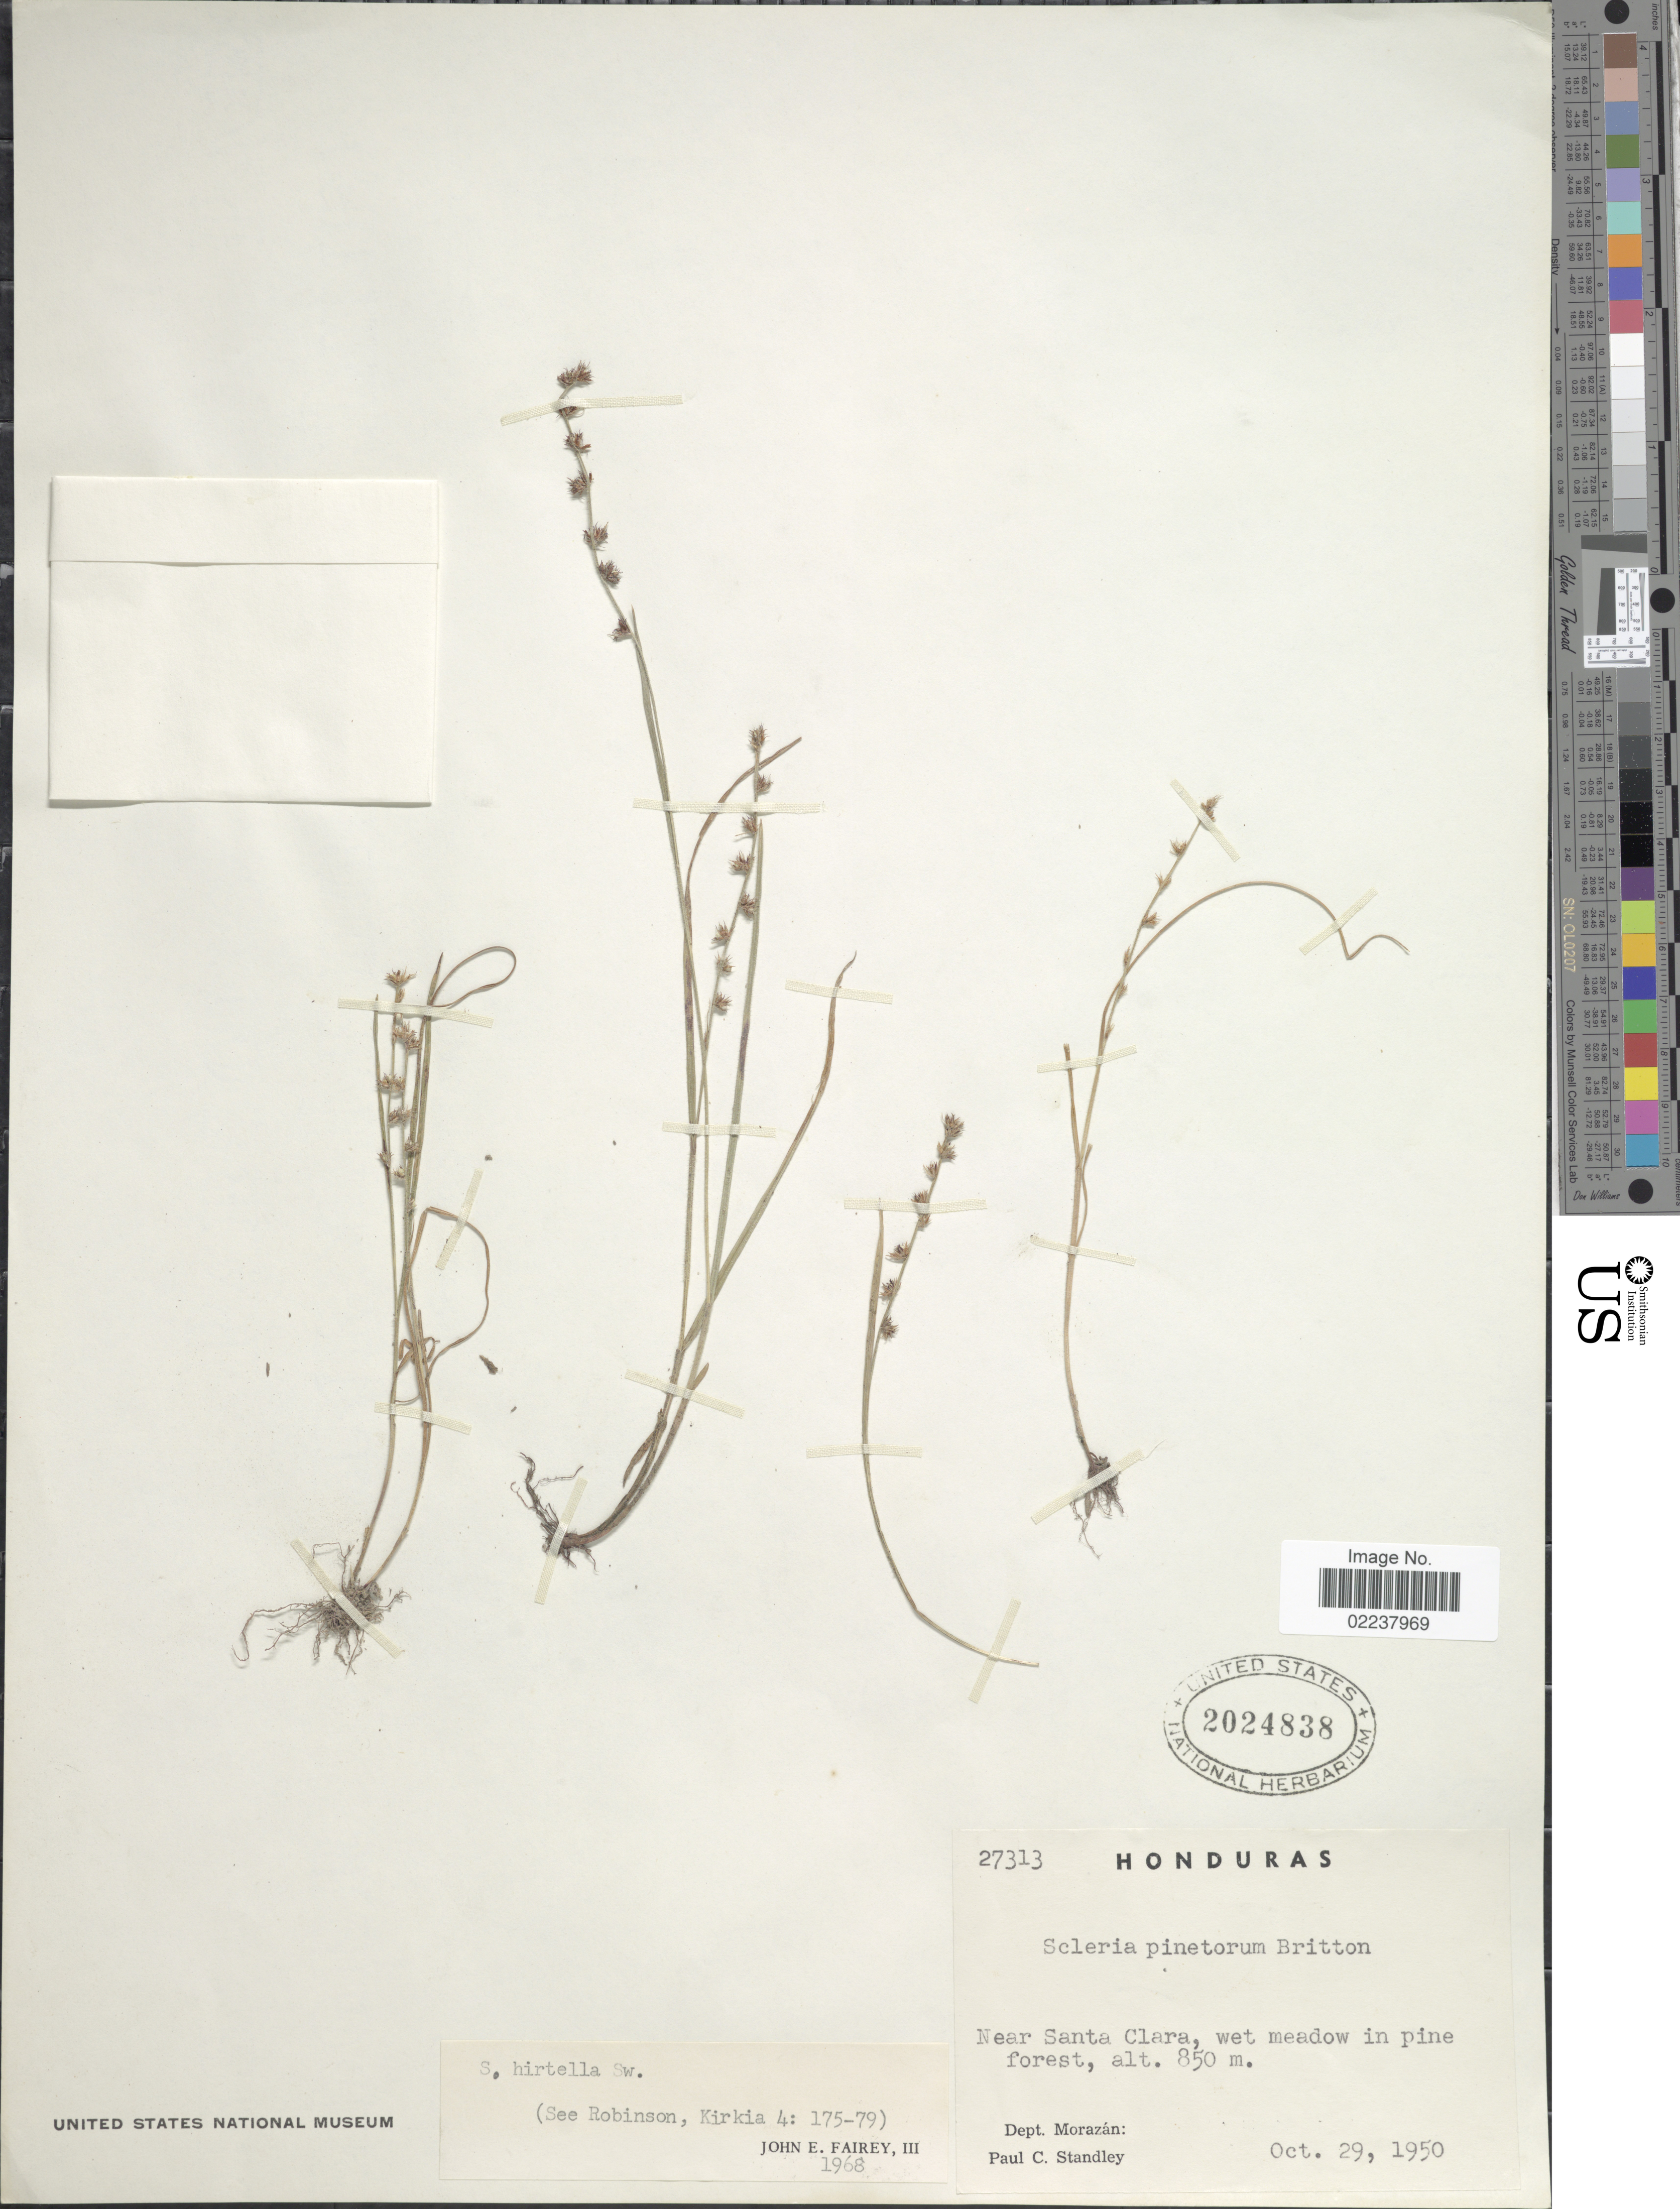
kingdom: Plantae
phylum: Tracheophyta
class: Liliopsida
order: Poales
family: Cyperaceae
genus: Scleria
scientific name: Scleria hirtella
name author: Sw.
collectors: P. C. Standley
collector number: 27313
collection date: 1950-10-29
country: Honduras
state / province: Fco. Morazán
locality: Near Santa Clara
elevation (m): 850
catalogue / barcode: US 2024838